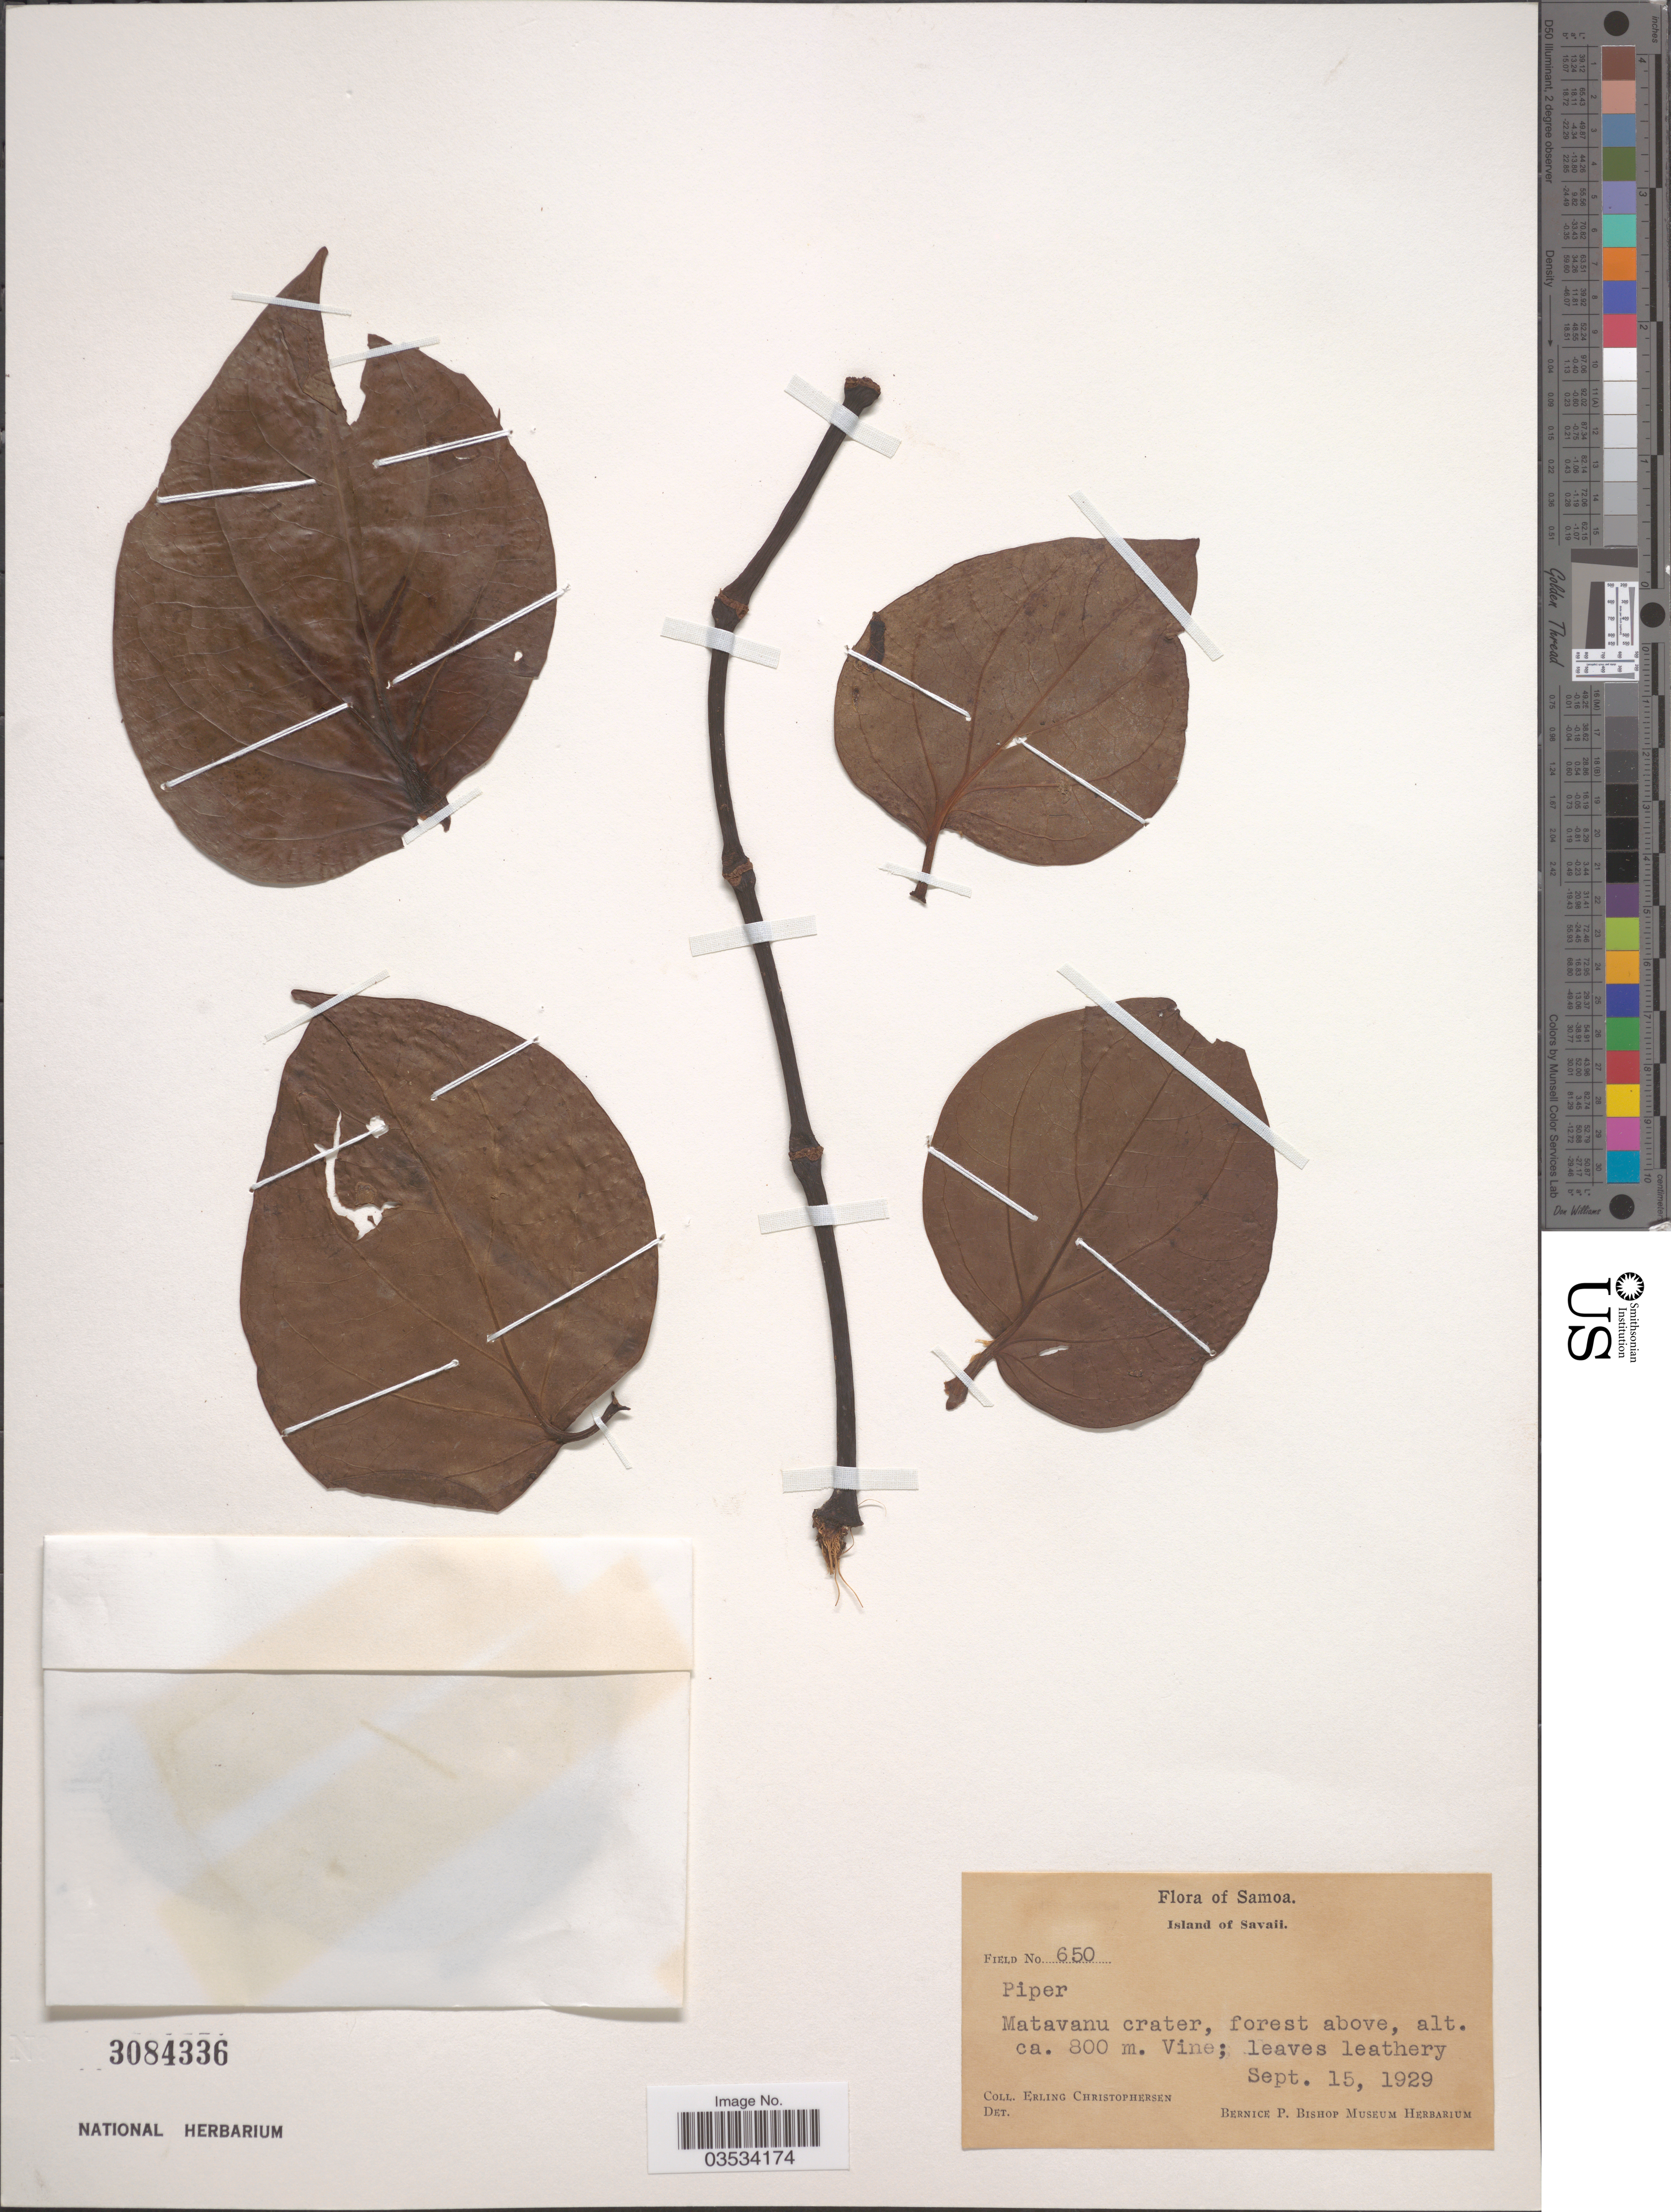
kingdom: Plantae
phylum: Tracheophyta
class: Magnoliopsida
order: Piperales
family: Piperaceae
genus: Piper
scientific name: Piper sp.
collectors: E. Christophersen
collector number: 650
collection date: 1929-09-15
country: Samoa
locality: Samoa. Island of Savaii. Matavanu crater.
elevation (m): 800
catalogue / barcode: US 3084336